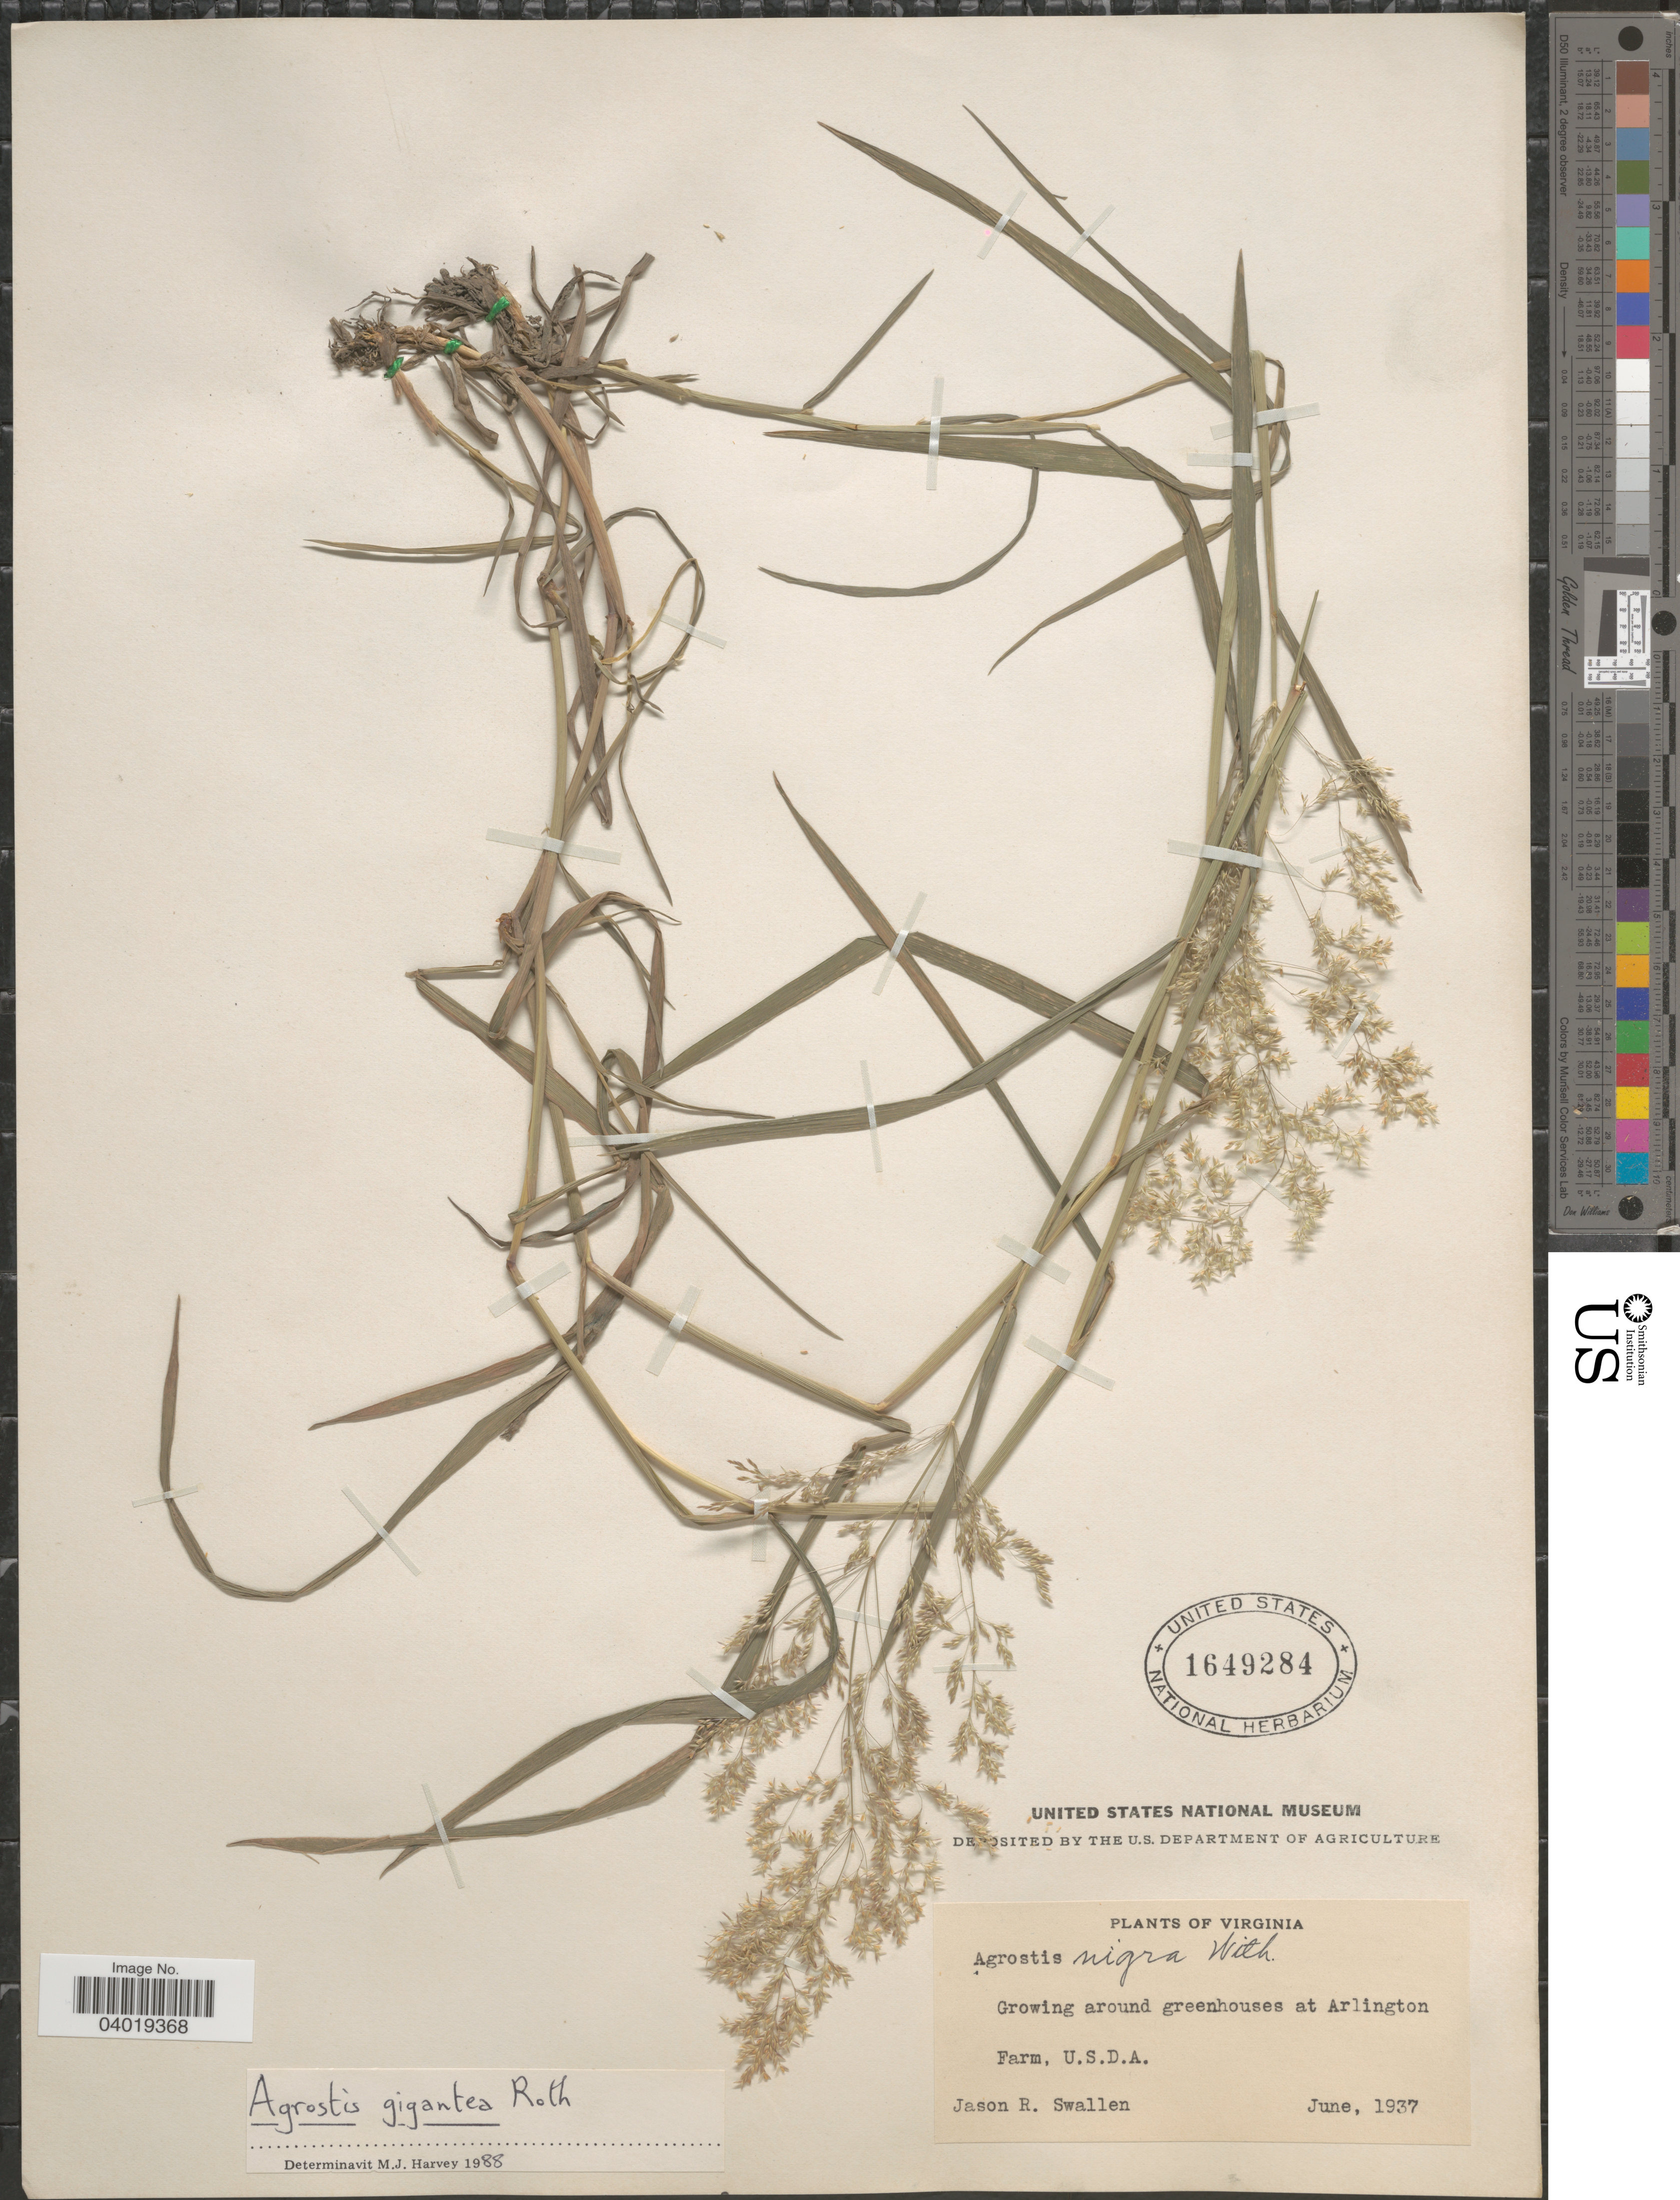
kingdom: Plantae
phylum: Tracheophyta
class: Liliopsida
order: Poales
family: Poaceae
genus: Agrostis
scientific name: Agrostis gigantea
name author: Roth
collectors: J. R. Swallen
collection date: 1937-06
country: United States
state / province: Virginia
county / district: Arlington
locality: Growing around greenhouses at Arlington Farm, U.S.D.A.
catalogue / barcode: US 1649284